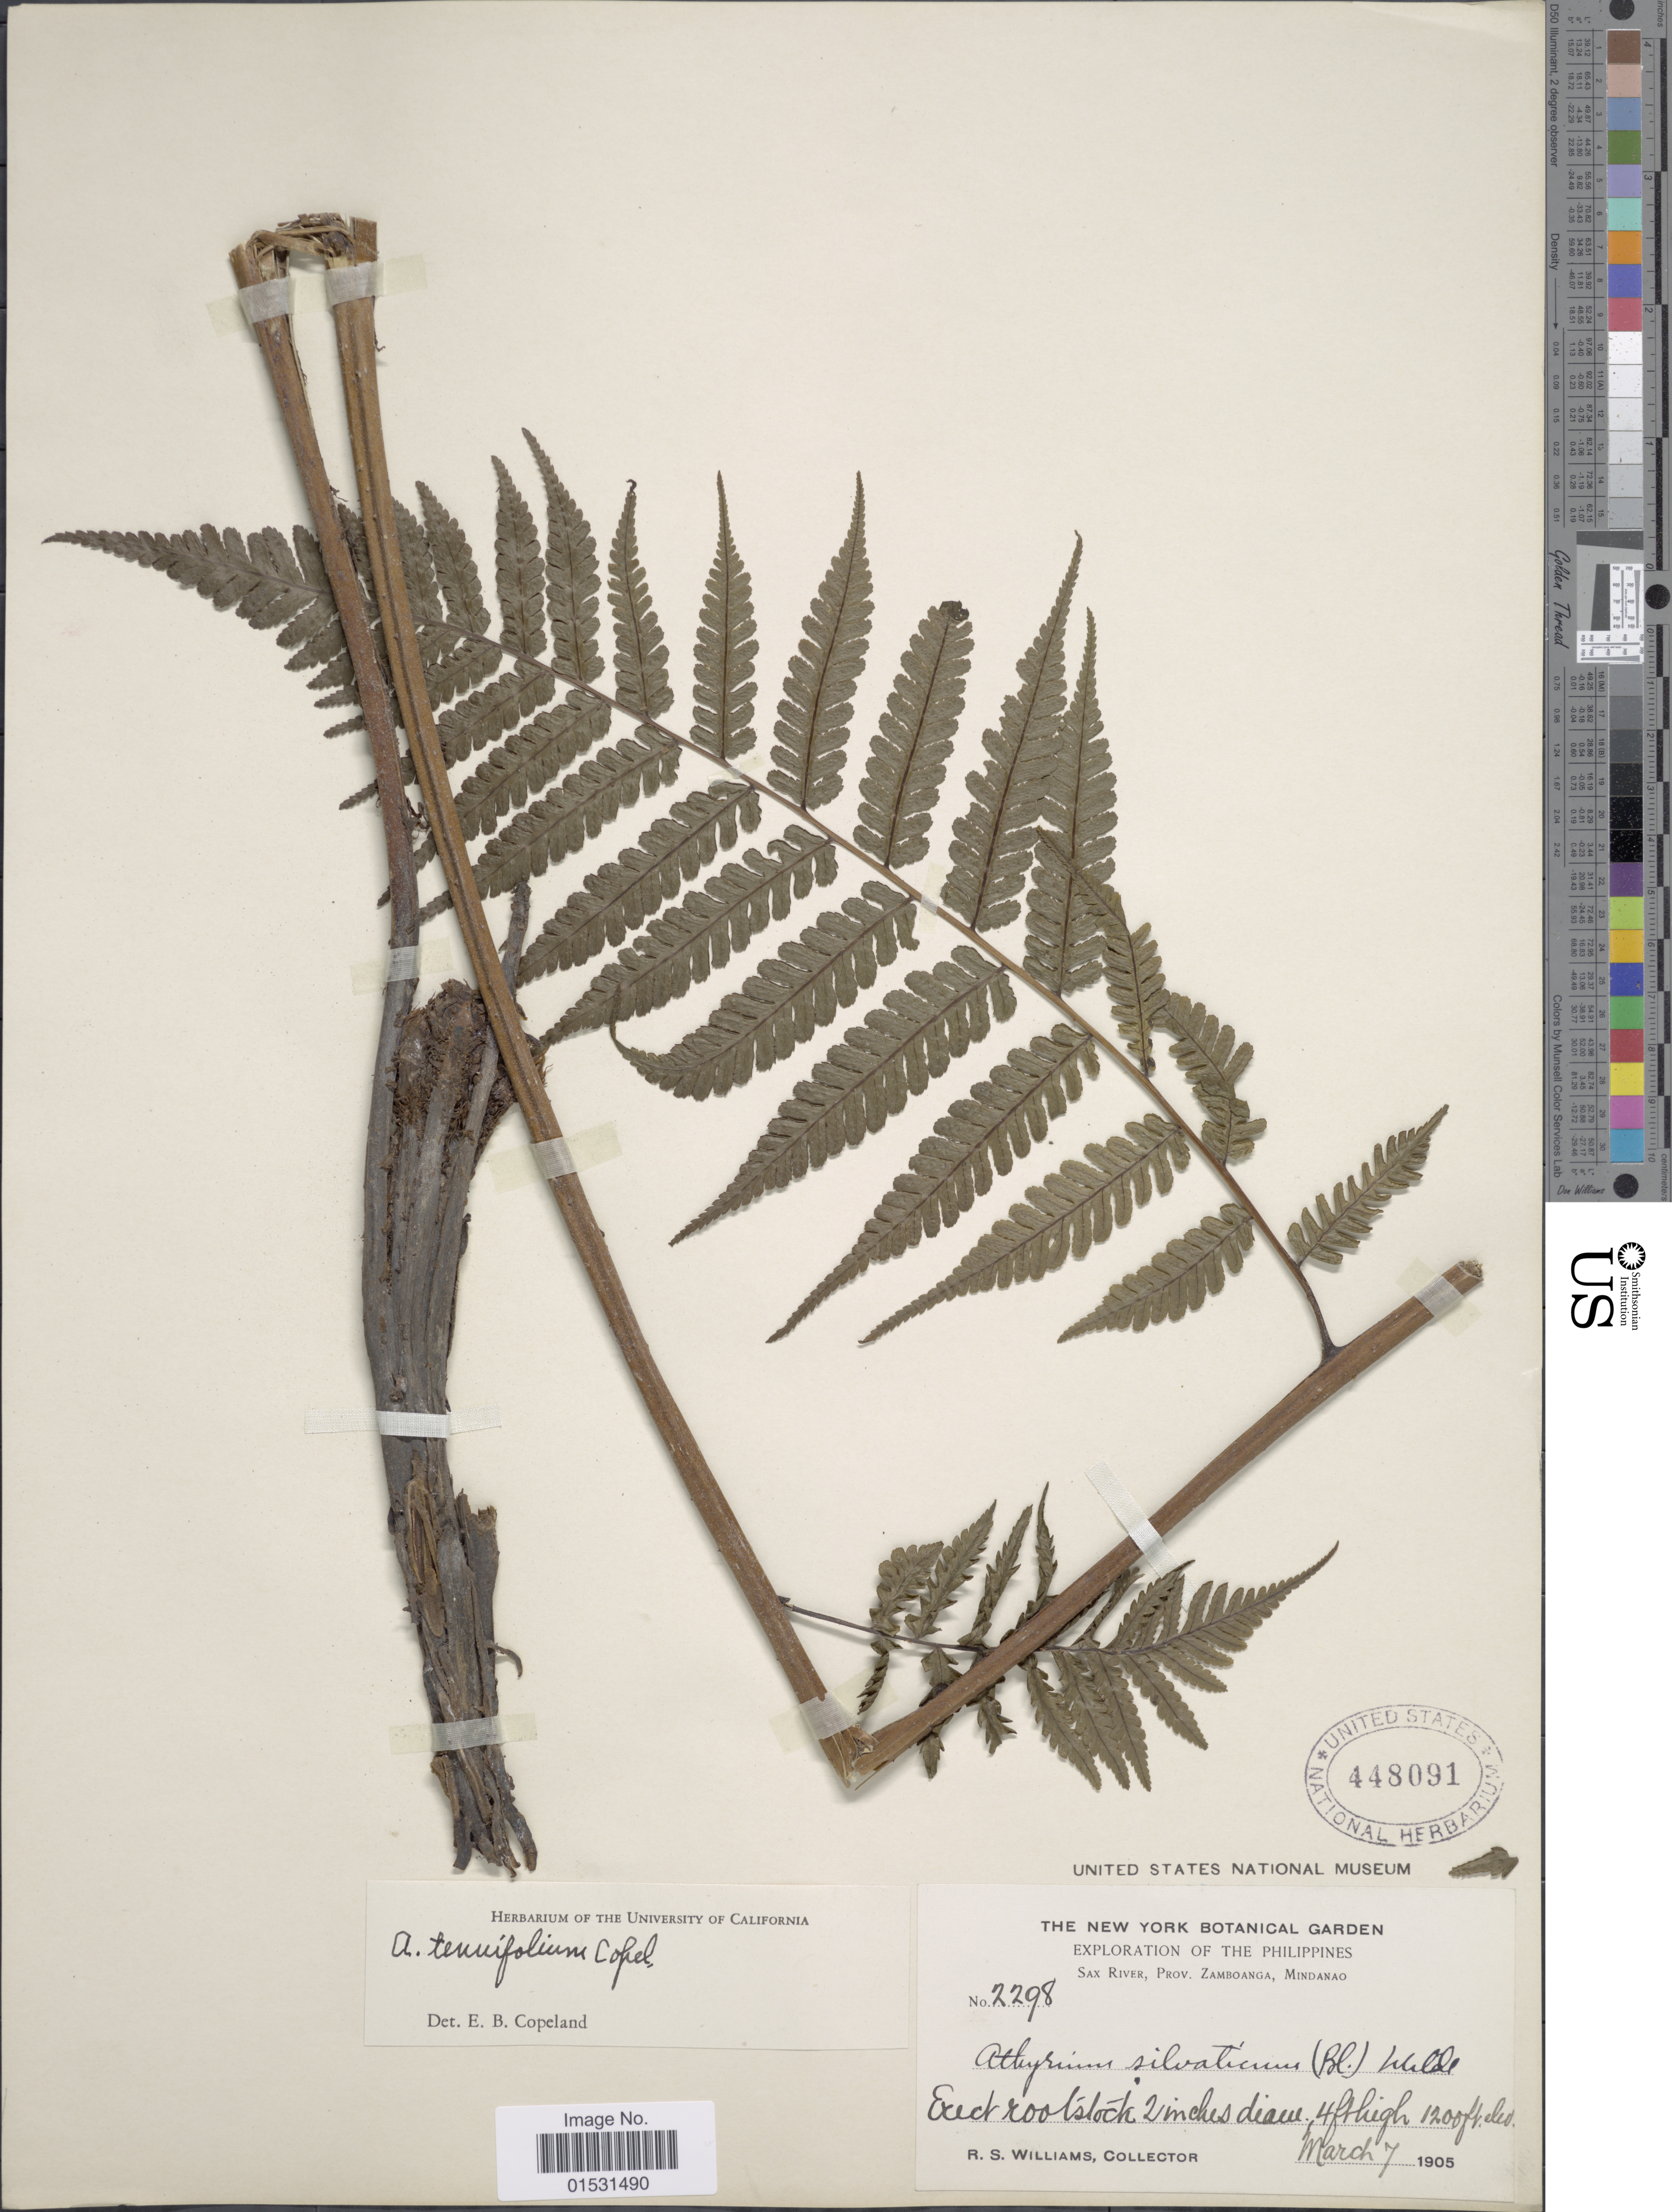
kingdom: Plantae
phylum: Tracheophyta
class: Polypodiopsida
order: Polypodiales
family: Athyriaceae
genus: Athyrium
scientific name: Athyrium tenuifolium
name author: Copel.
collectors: R. S. Williams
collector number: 2298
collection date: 1905-03-07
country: Philippines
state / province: Zamboanga Peninsula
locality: Sax river, Prov. Zamboanga, Mindanao.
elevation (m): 366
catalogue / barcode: US 448091